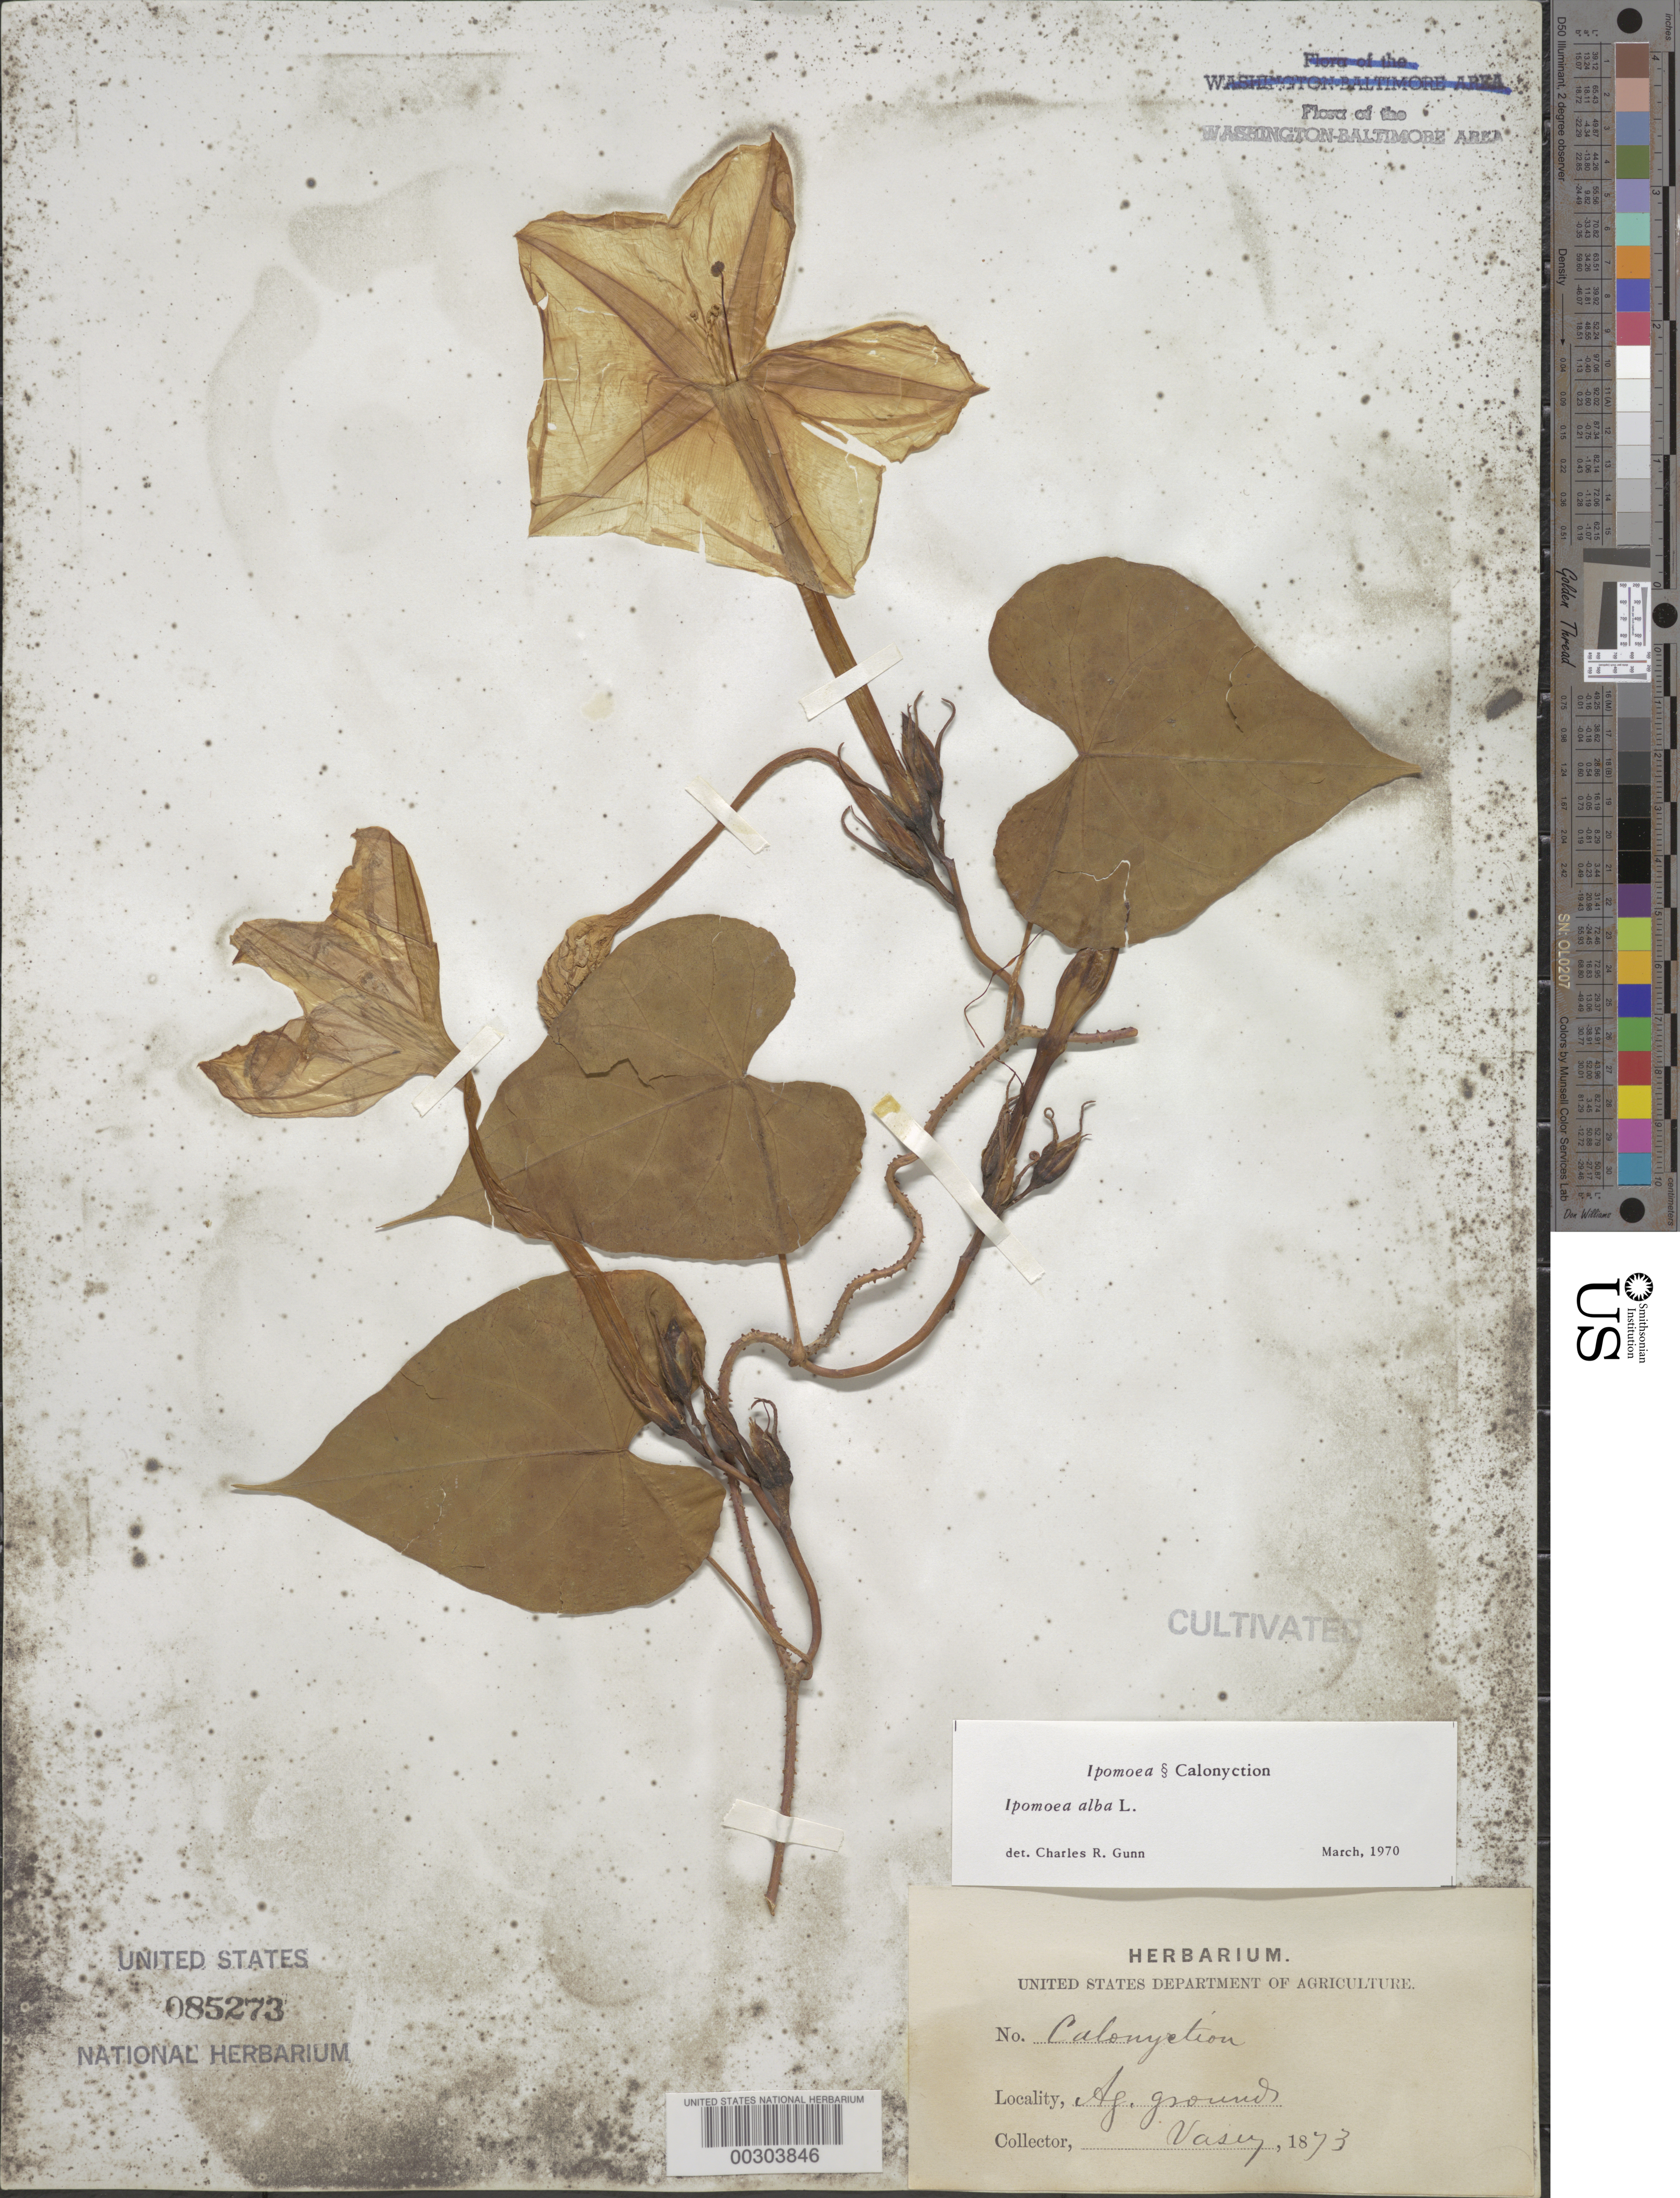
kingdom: Plantae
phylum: Tracheophyta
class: Magnoliopsida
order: Solanales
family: Convolvulaceae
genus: Ipomoea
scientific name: Ipomoea alba L.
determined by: Gunn, C. R.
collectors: G. Vasey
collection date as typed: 1873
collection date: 1873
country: United States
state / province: District of Columbia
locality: Department of Agriculture grounds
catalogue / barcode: US 85273